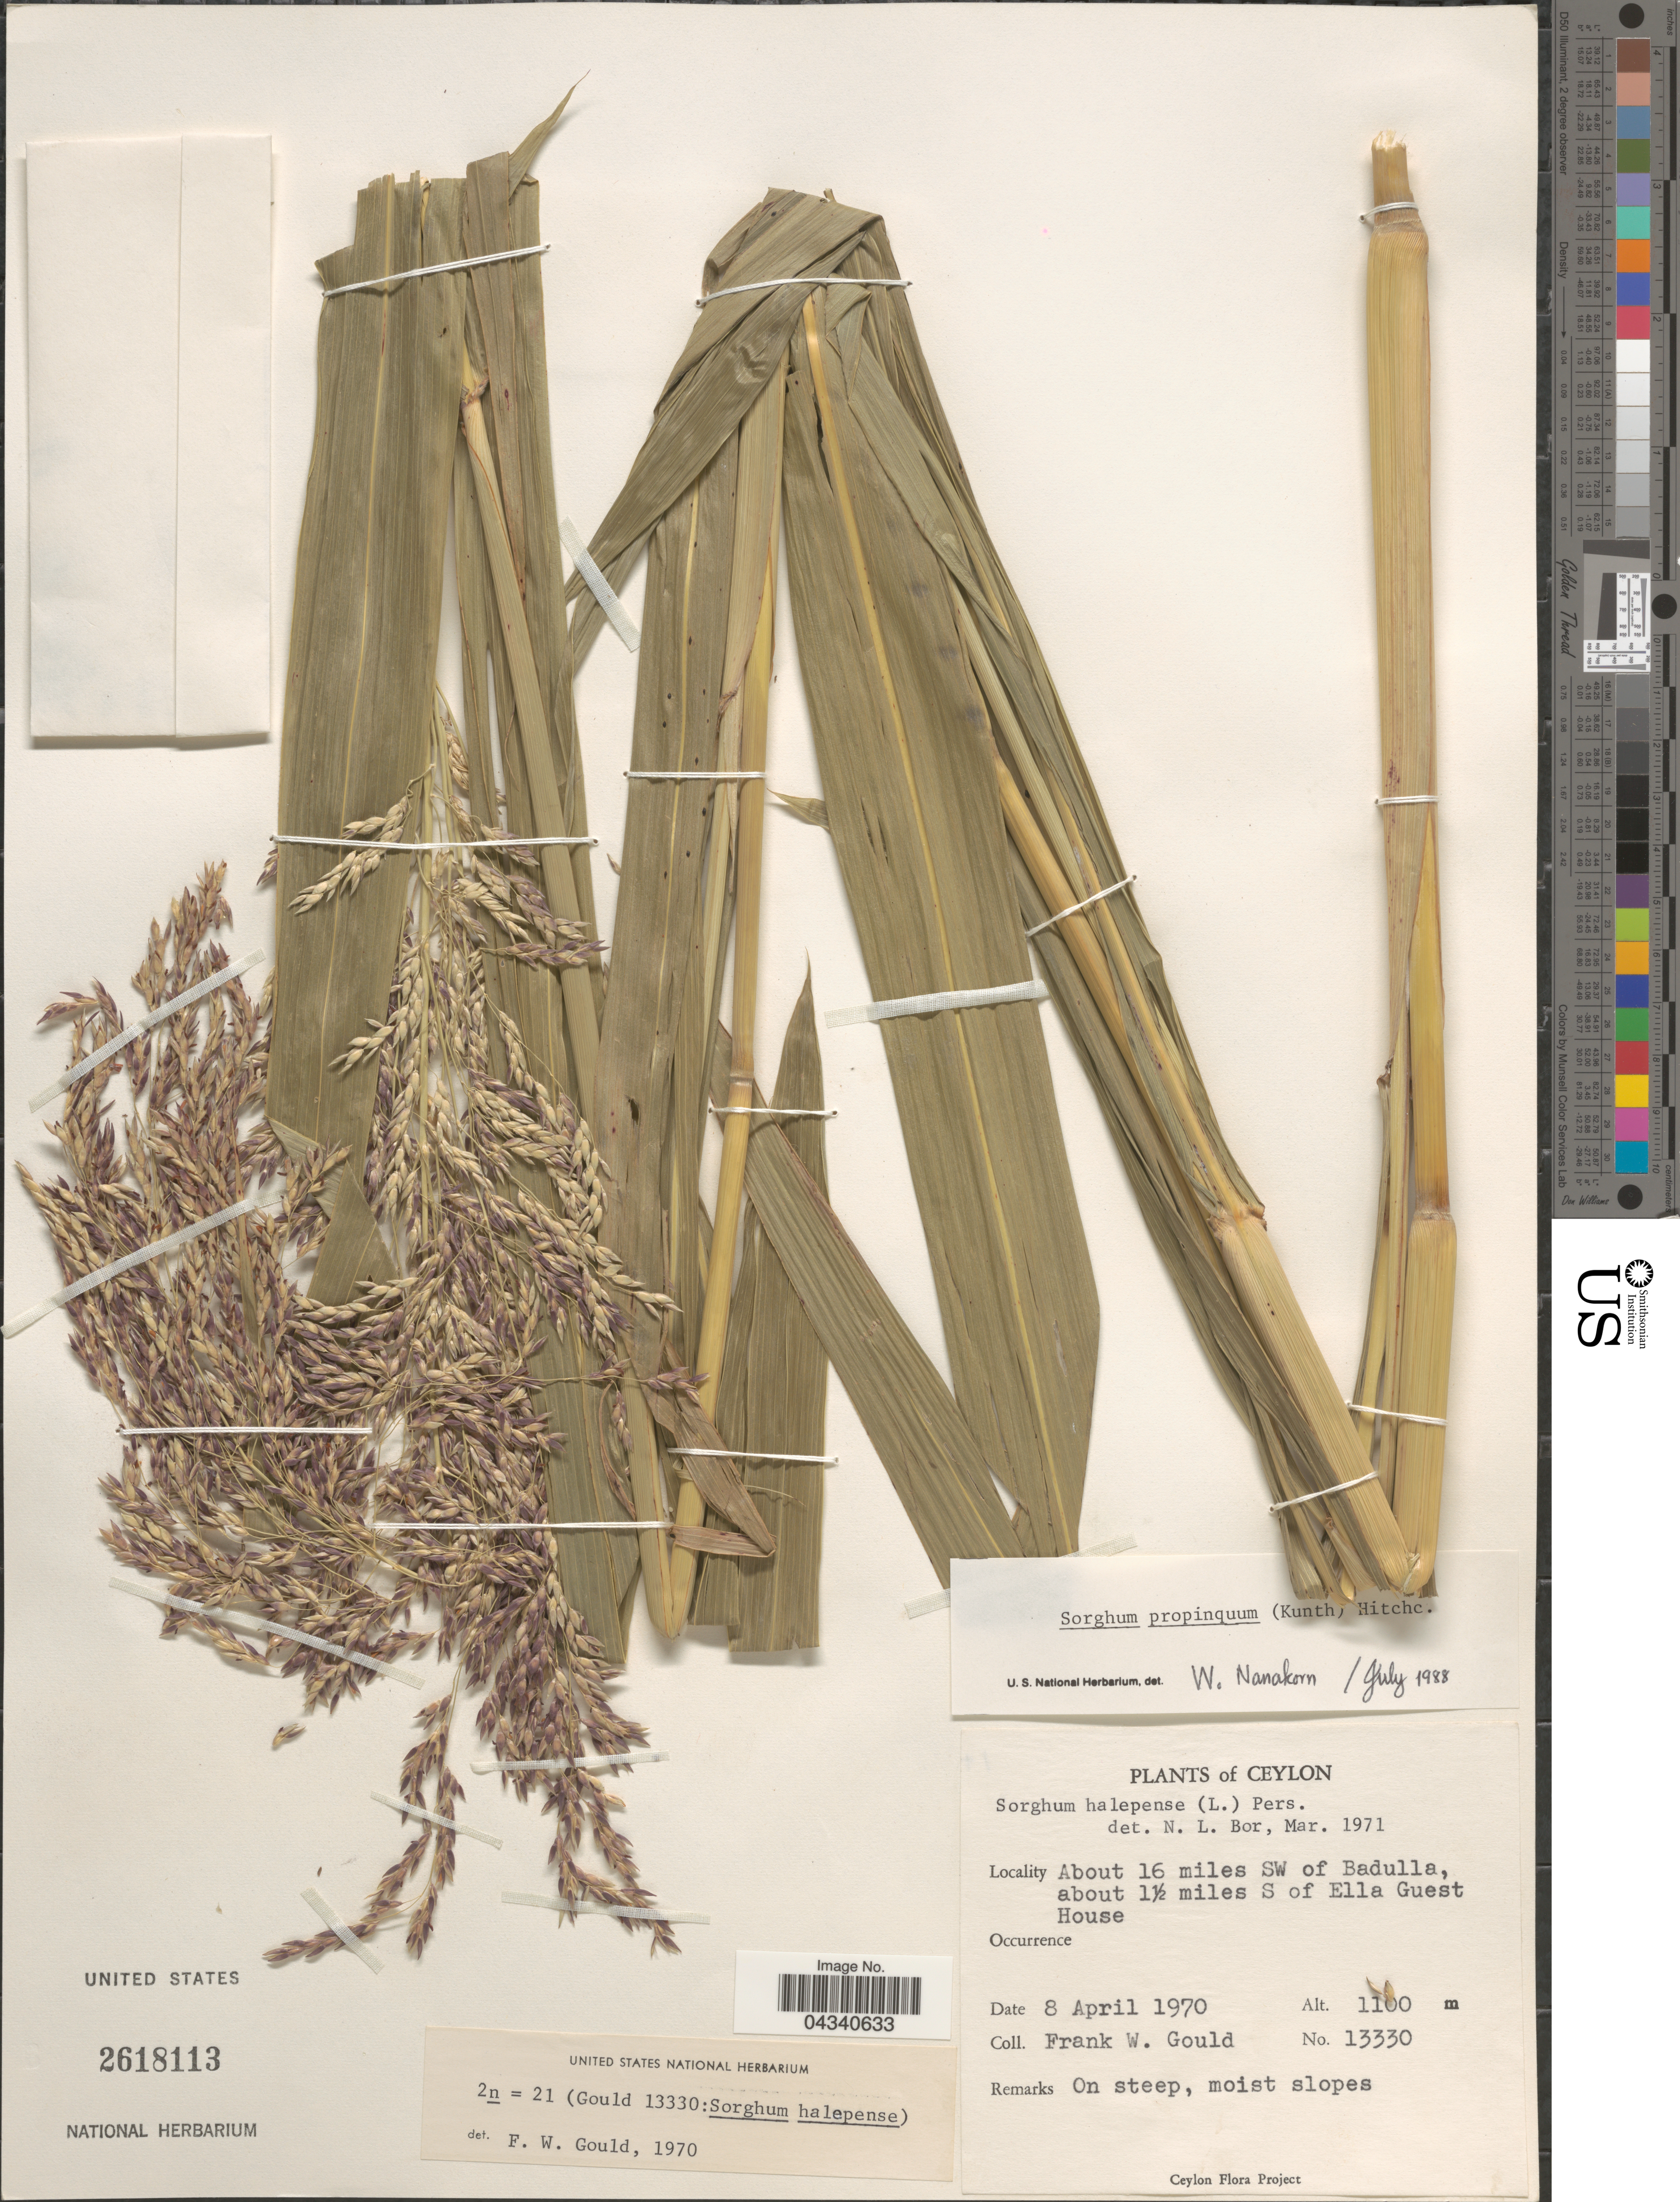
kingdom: Plantae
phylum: Tracheophyta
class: Liliopsida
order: Poales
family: Poaceae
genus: Sorghum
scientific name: Sorghum propinquum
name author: (Kunth) Hitchc.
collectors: F. W. Gould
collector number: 13330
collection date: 1970-04-08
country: Sri Lanka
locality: Ceylon. About 16 miles SW of Badulla, about 1½ miles S of Ella Guest House.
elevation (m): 1100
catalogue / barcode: US 2618113